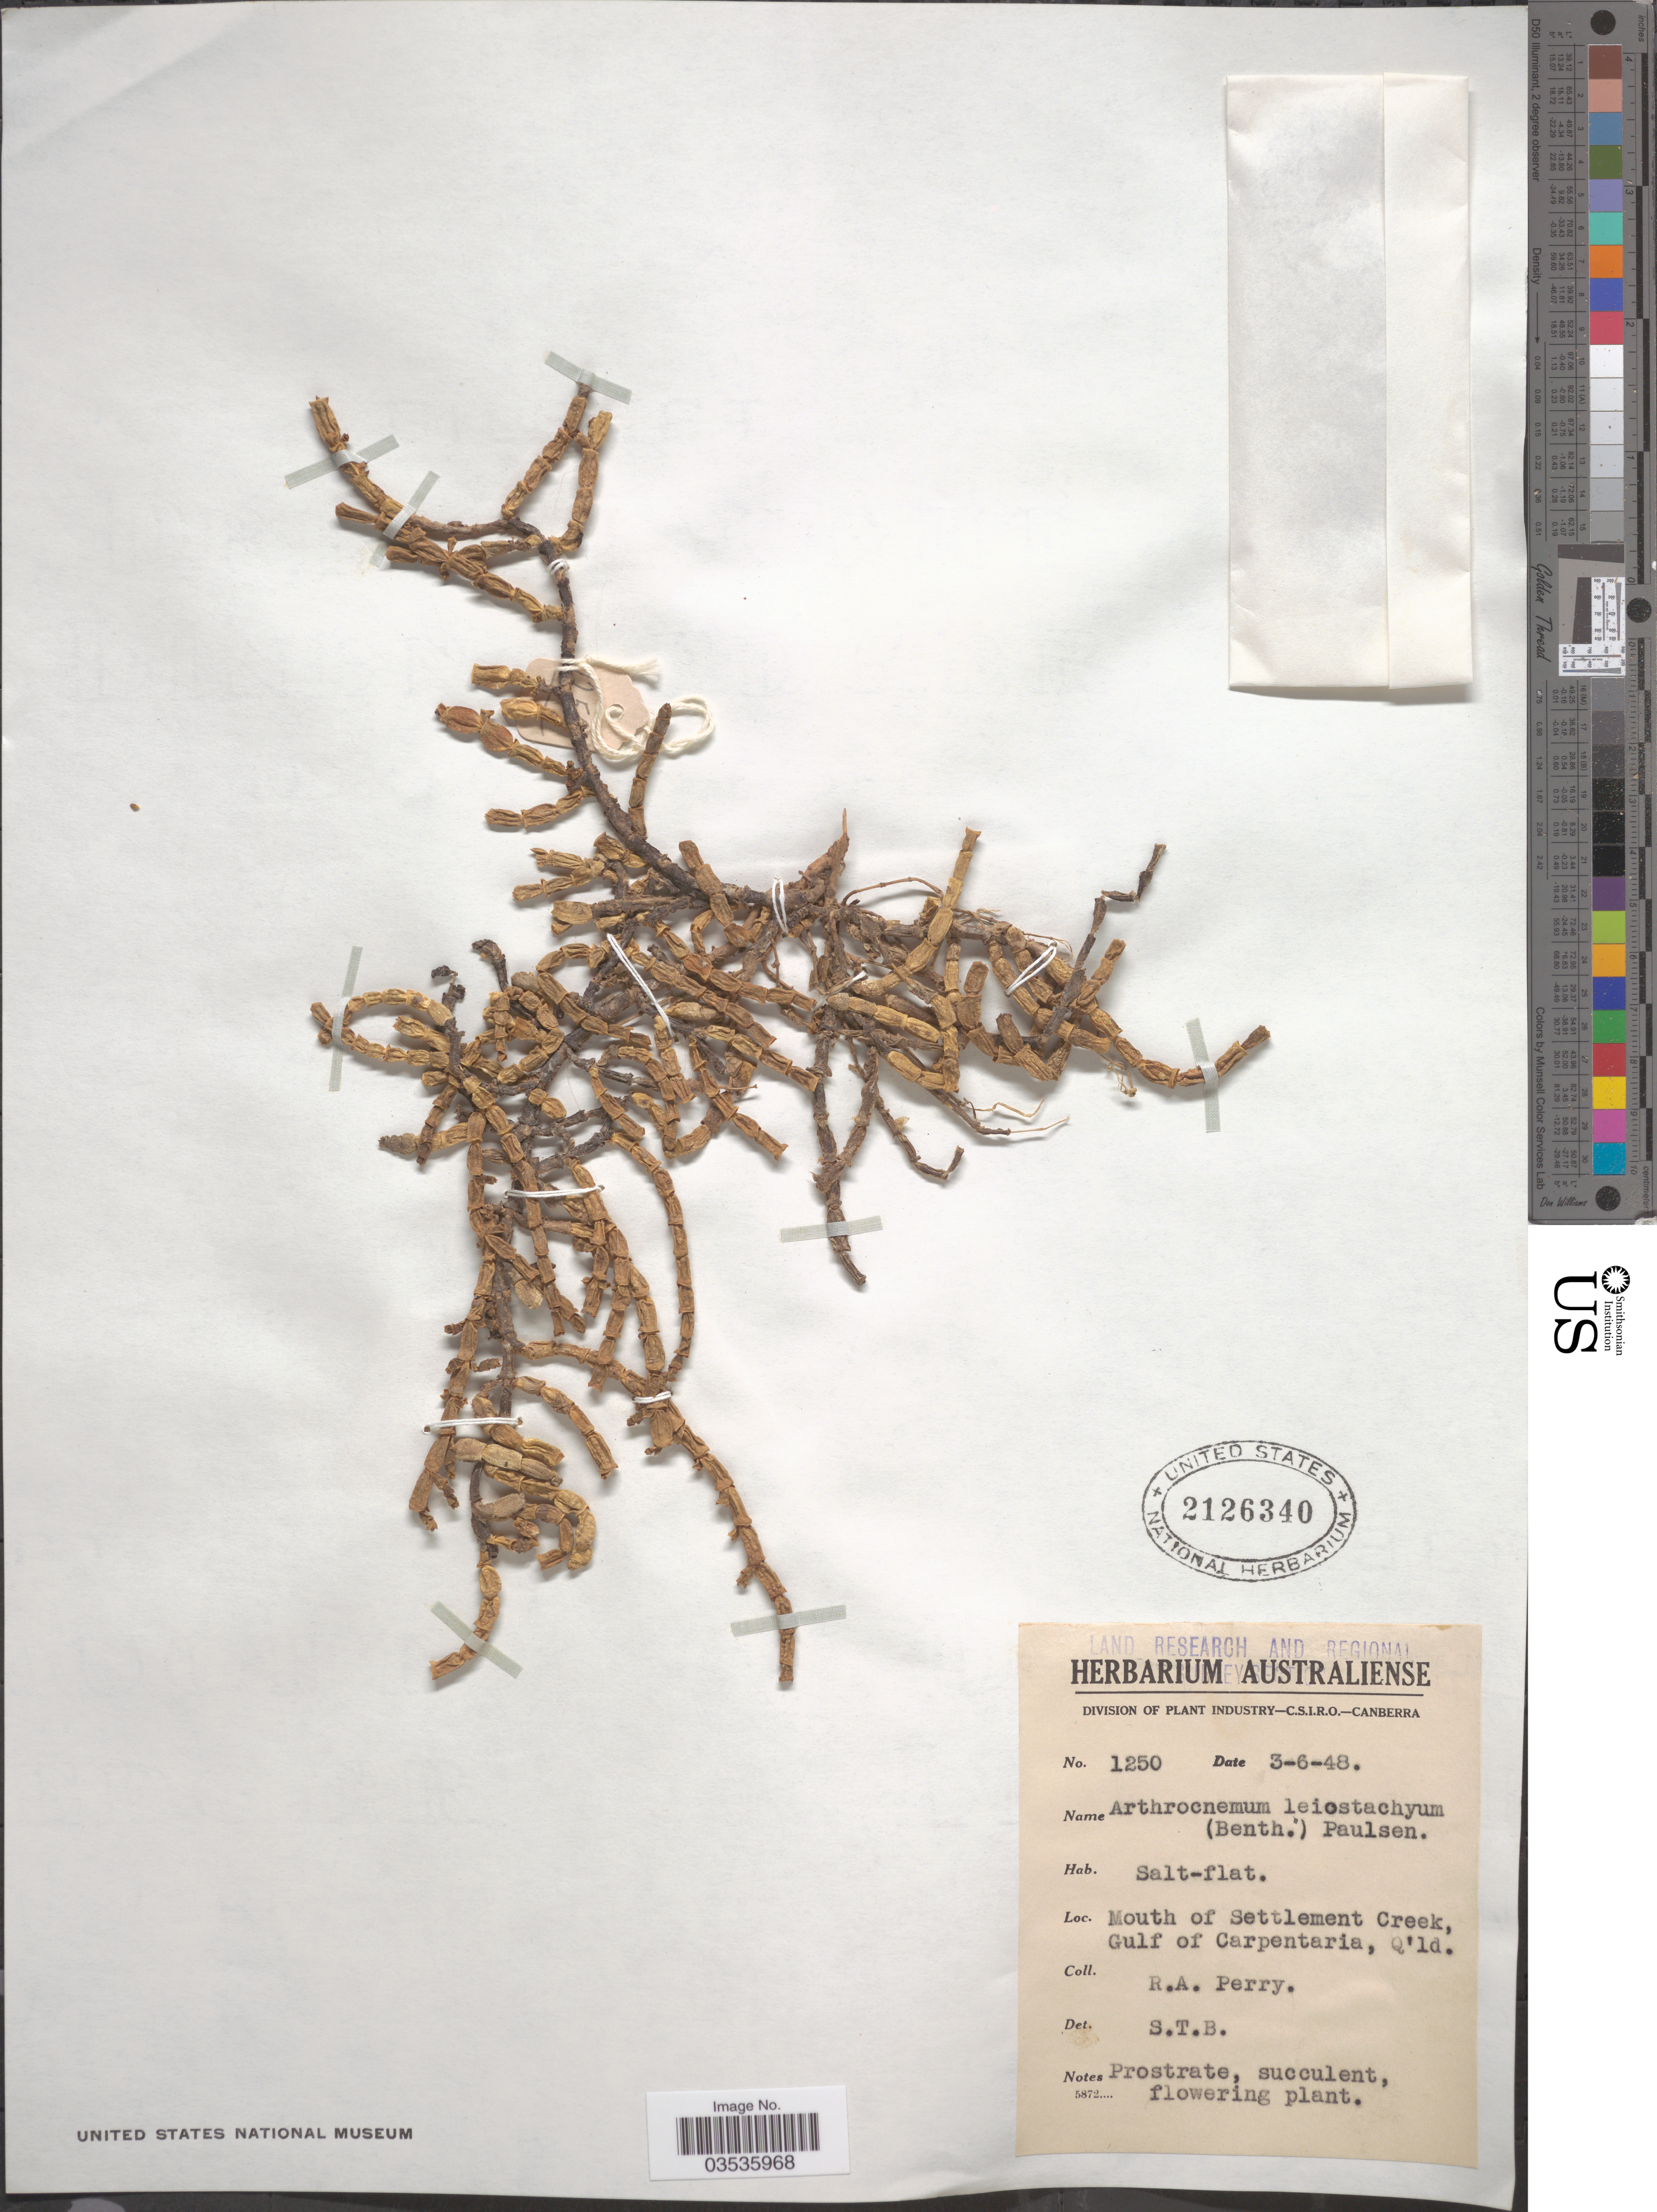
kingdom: Plantae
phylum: Tracheophyta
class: Magnoliopsida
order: Caryophyllales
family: Amaranthaceae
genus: Tecticornia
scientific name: Tecticornia indica subsp. indica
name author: (Willd.) K.A. Sheph. & Paul G. Wilson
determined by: Mallinson, David James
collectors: Perry, R. A.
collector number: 1250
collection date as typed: Transcribed d/m/y: 3/6/48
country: Australia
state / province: Queensland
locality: Mouth of Settlement Creek, Gulf of Carpentaria.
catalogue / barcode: US 2126340